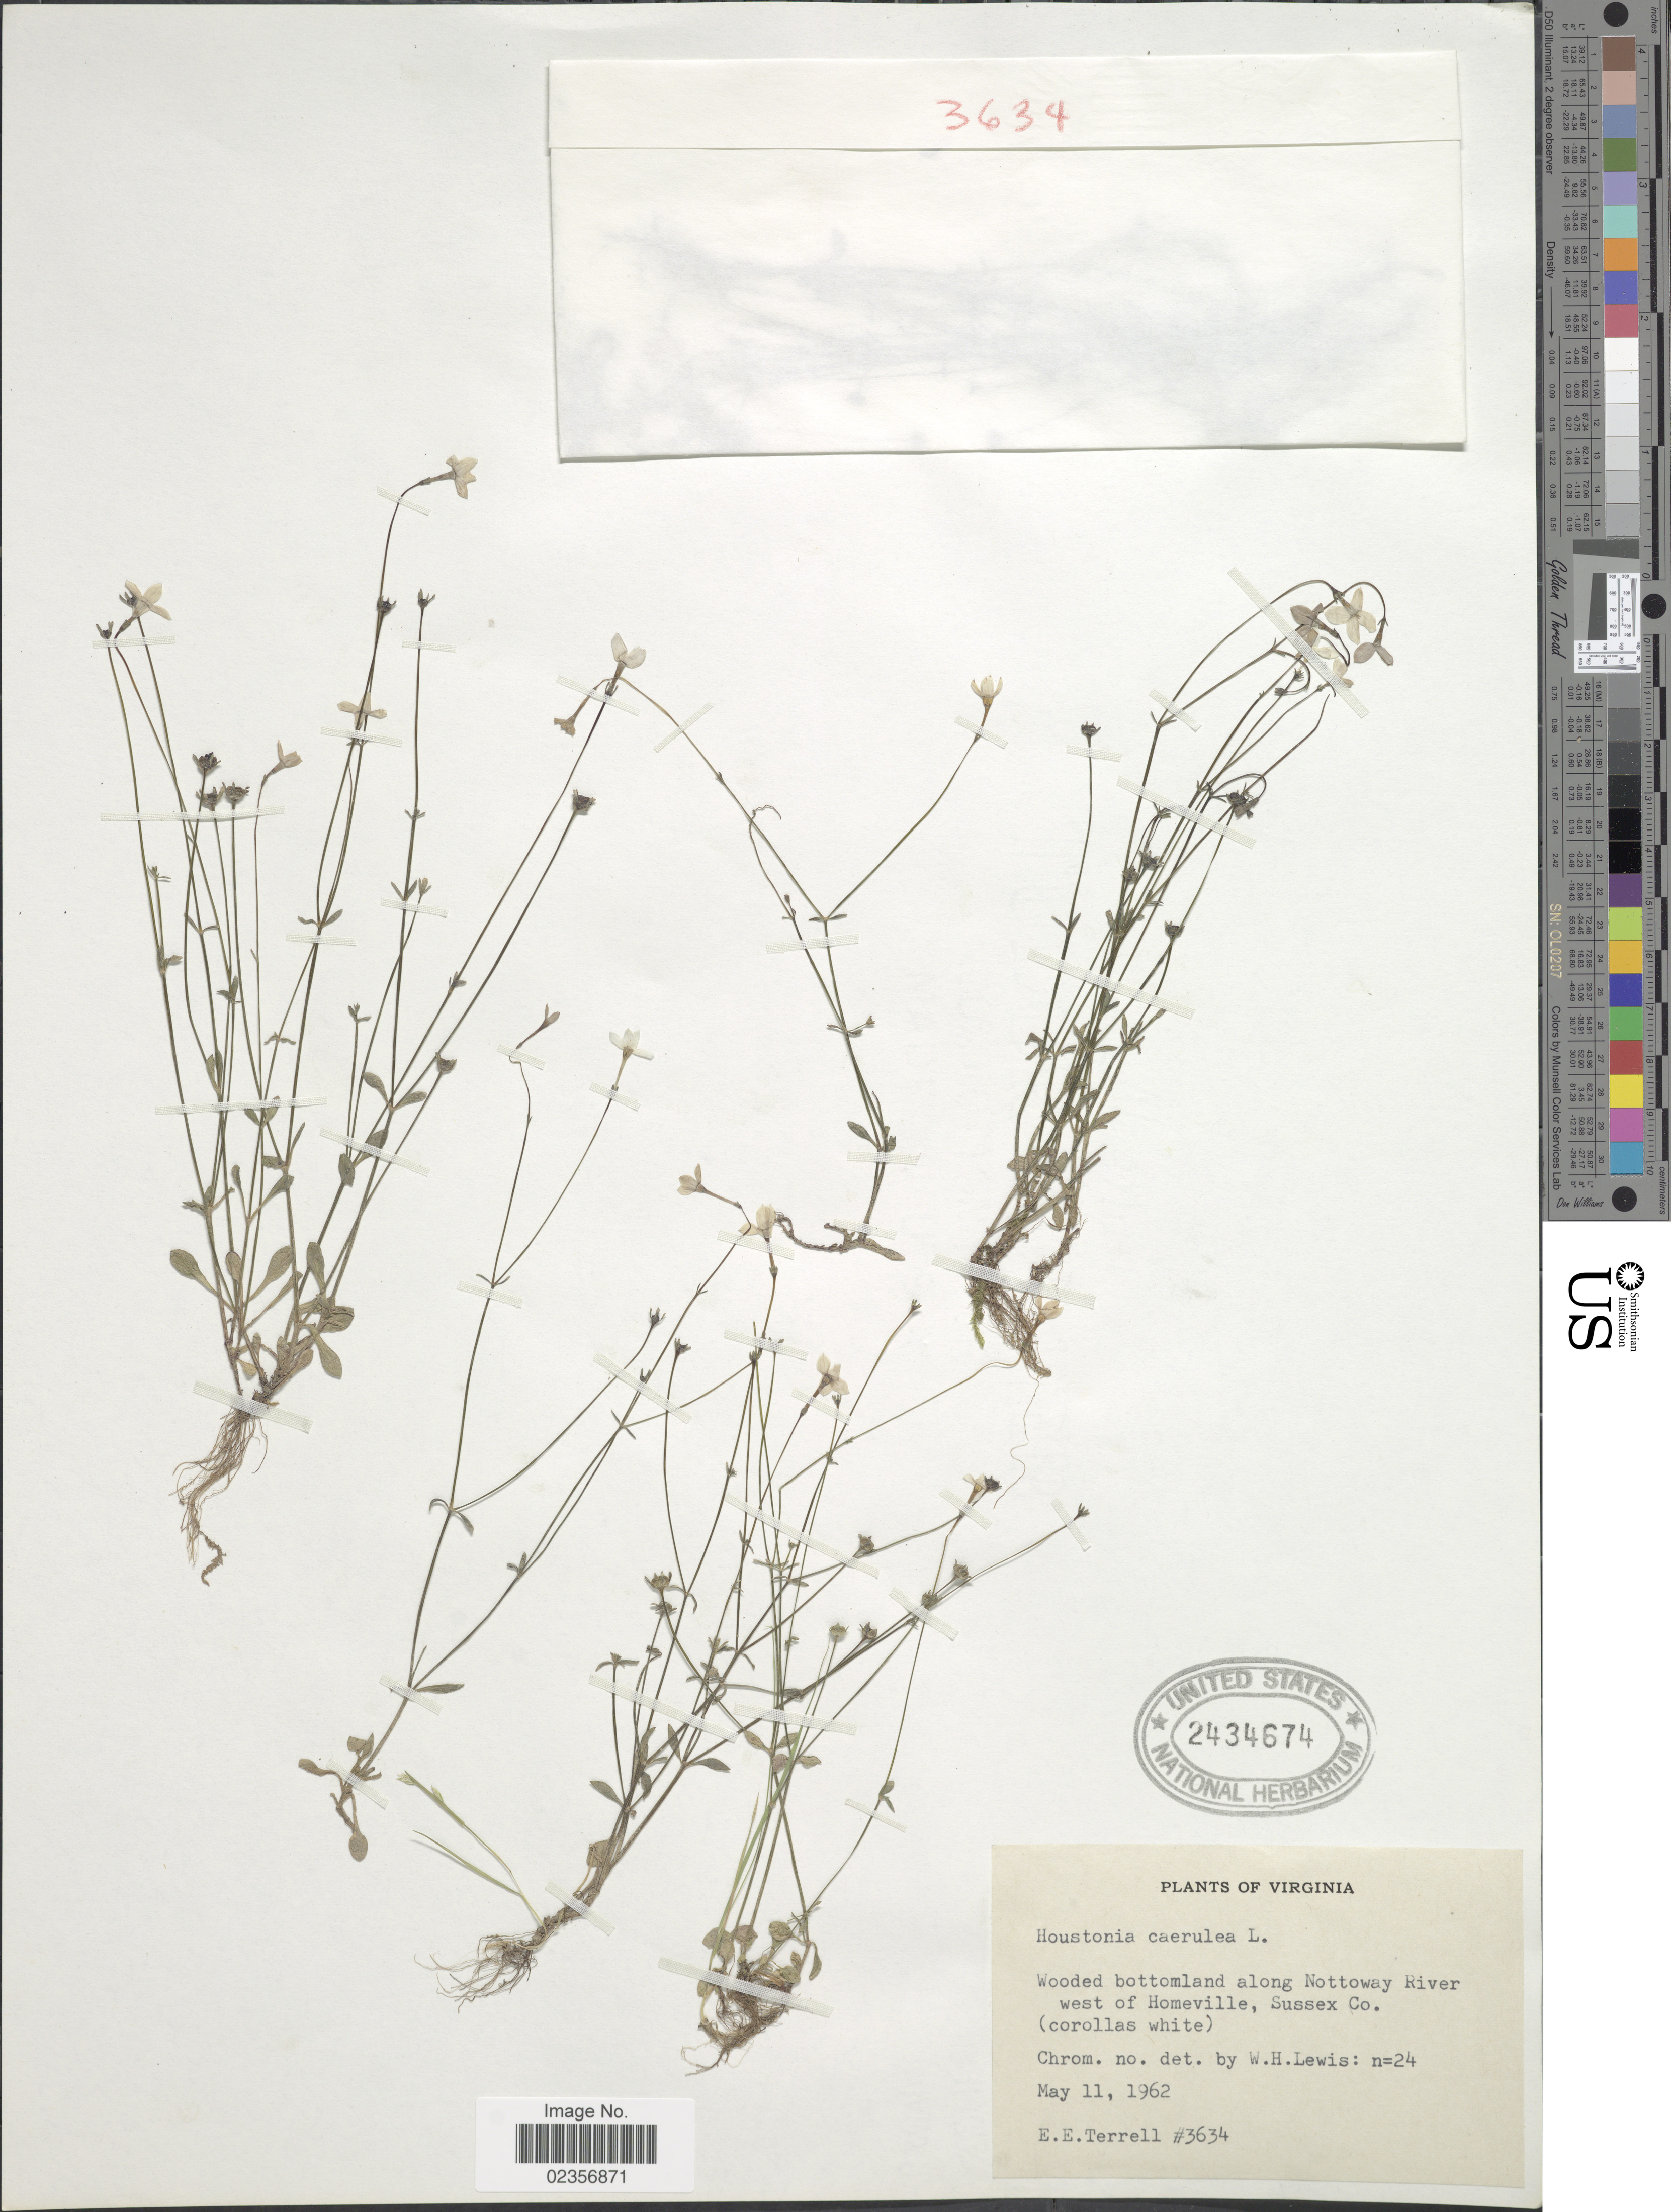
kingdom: Plantae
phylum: Tracheophyta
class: Magnoliopsida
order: Gentianales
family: Rubiaceae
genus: Houstonia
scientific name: Houstonia caerulea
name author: L.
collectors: E. E. Terrell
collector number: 3634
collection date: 1962-05-11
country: United States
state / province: Virginia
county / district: Sussex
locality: Wooded bottomland along Nottoway River west of Homeville, Sussex Co.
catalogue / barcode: US 2434674